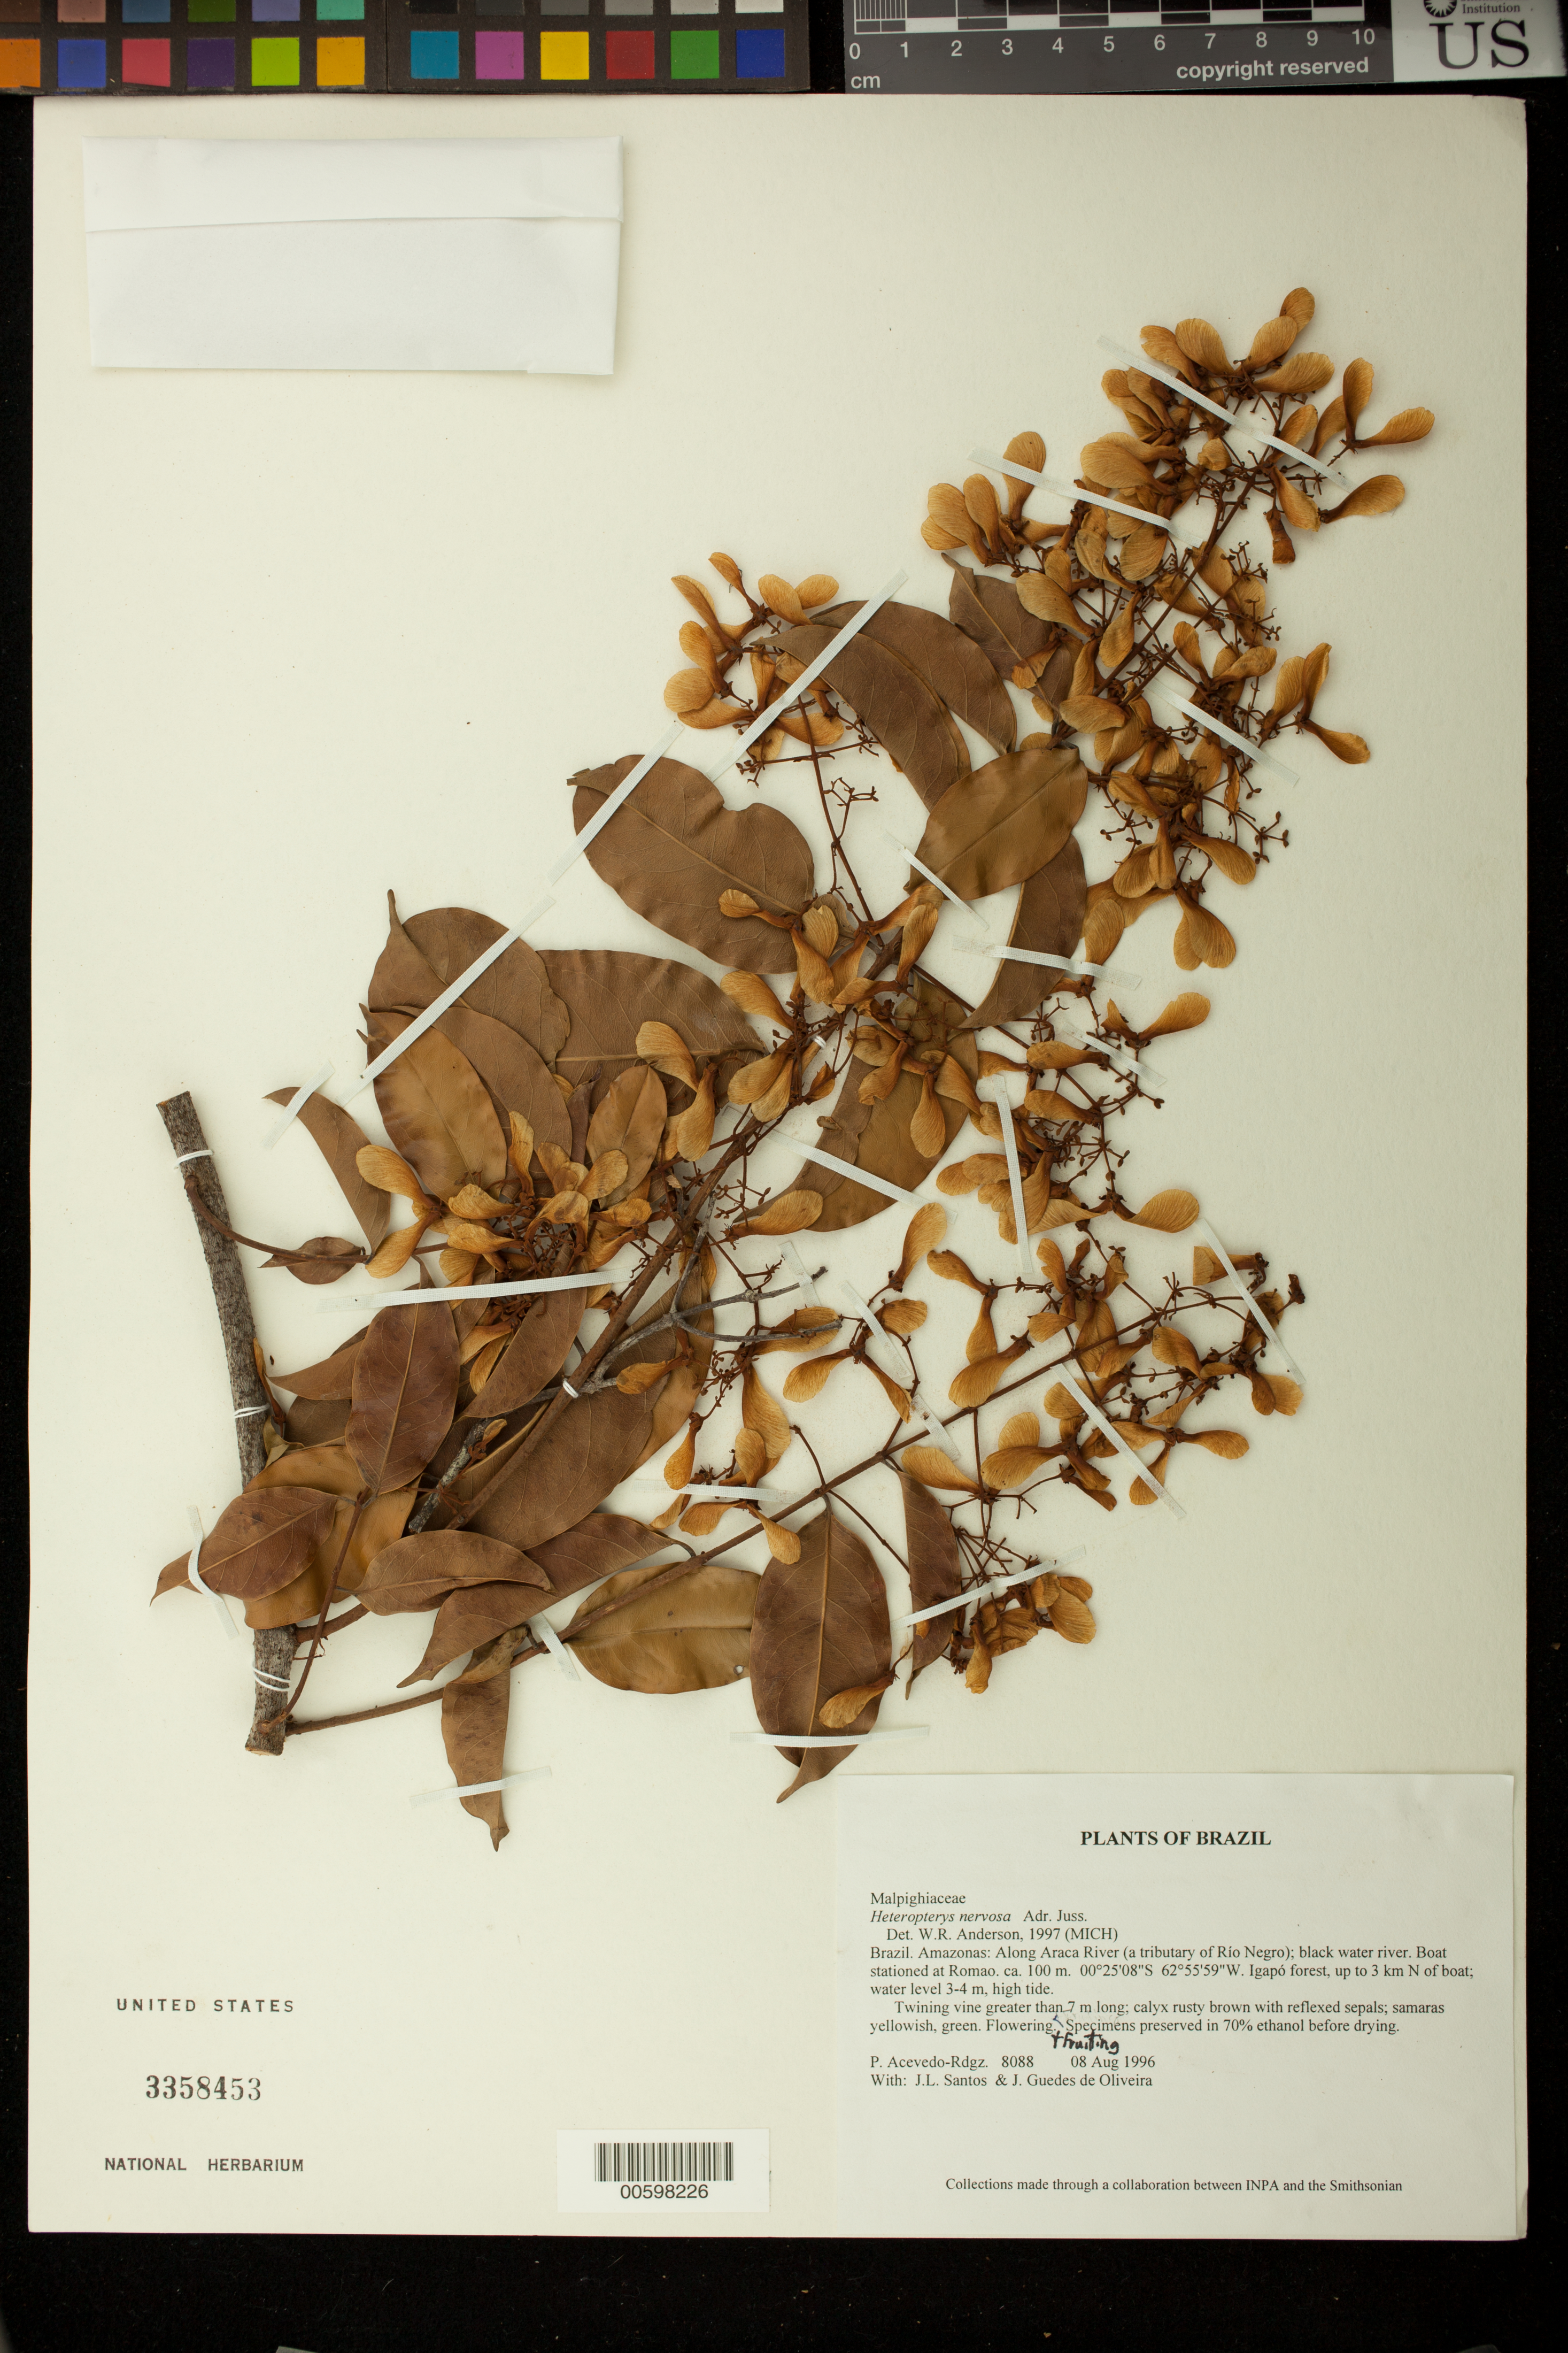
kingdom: Plantae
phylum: Tracheophyta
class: Magnoliopsida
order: Malpighiales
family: Malpighiaceae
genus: Heteropterys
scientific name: Heteropterys nervosa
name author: A. Juss.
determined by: Anderson, W. R., (MICH), University of Michigan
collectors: P. Acevedo-Rodr., J. L. Santos & J. Guedes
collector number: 8088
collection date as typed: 08 Aug 1996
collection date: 1996-08-08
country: Brazil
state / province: Amazonas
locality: Amazonas: Along Araca River (a tributary of Río Negro); black water river. Boat stationed at Romao.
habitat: Igapó forest, up to 3 km N of boat; water level 3-4 m, high tide.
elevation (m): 100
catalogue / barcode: US 3358453